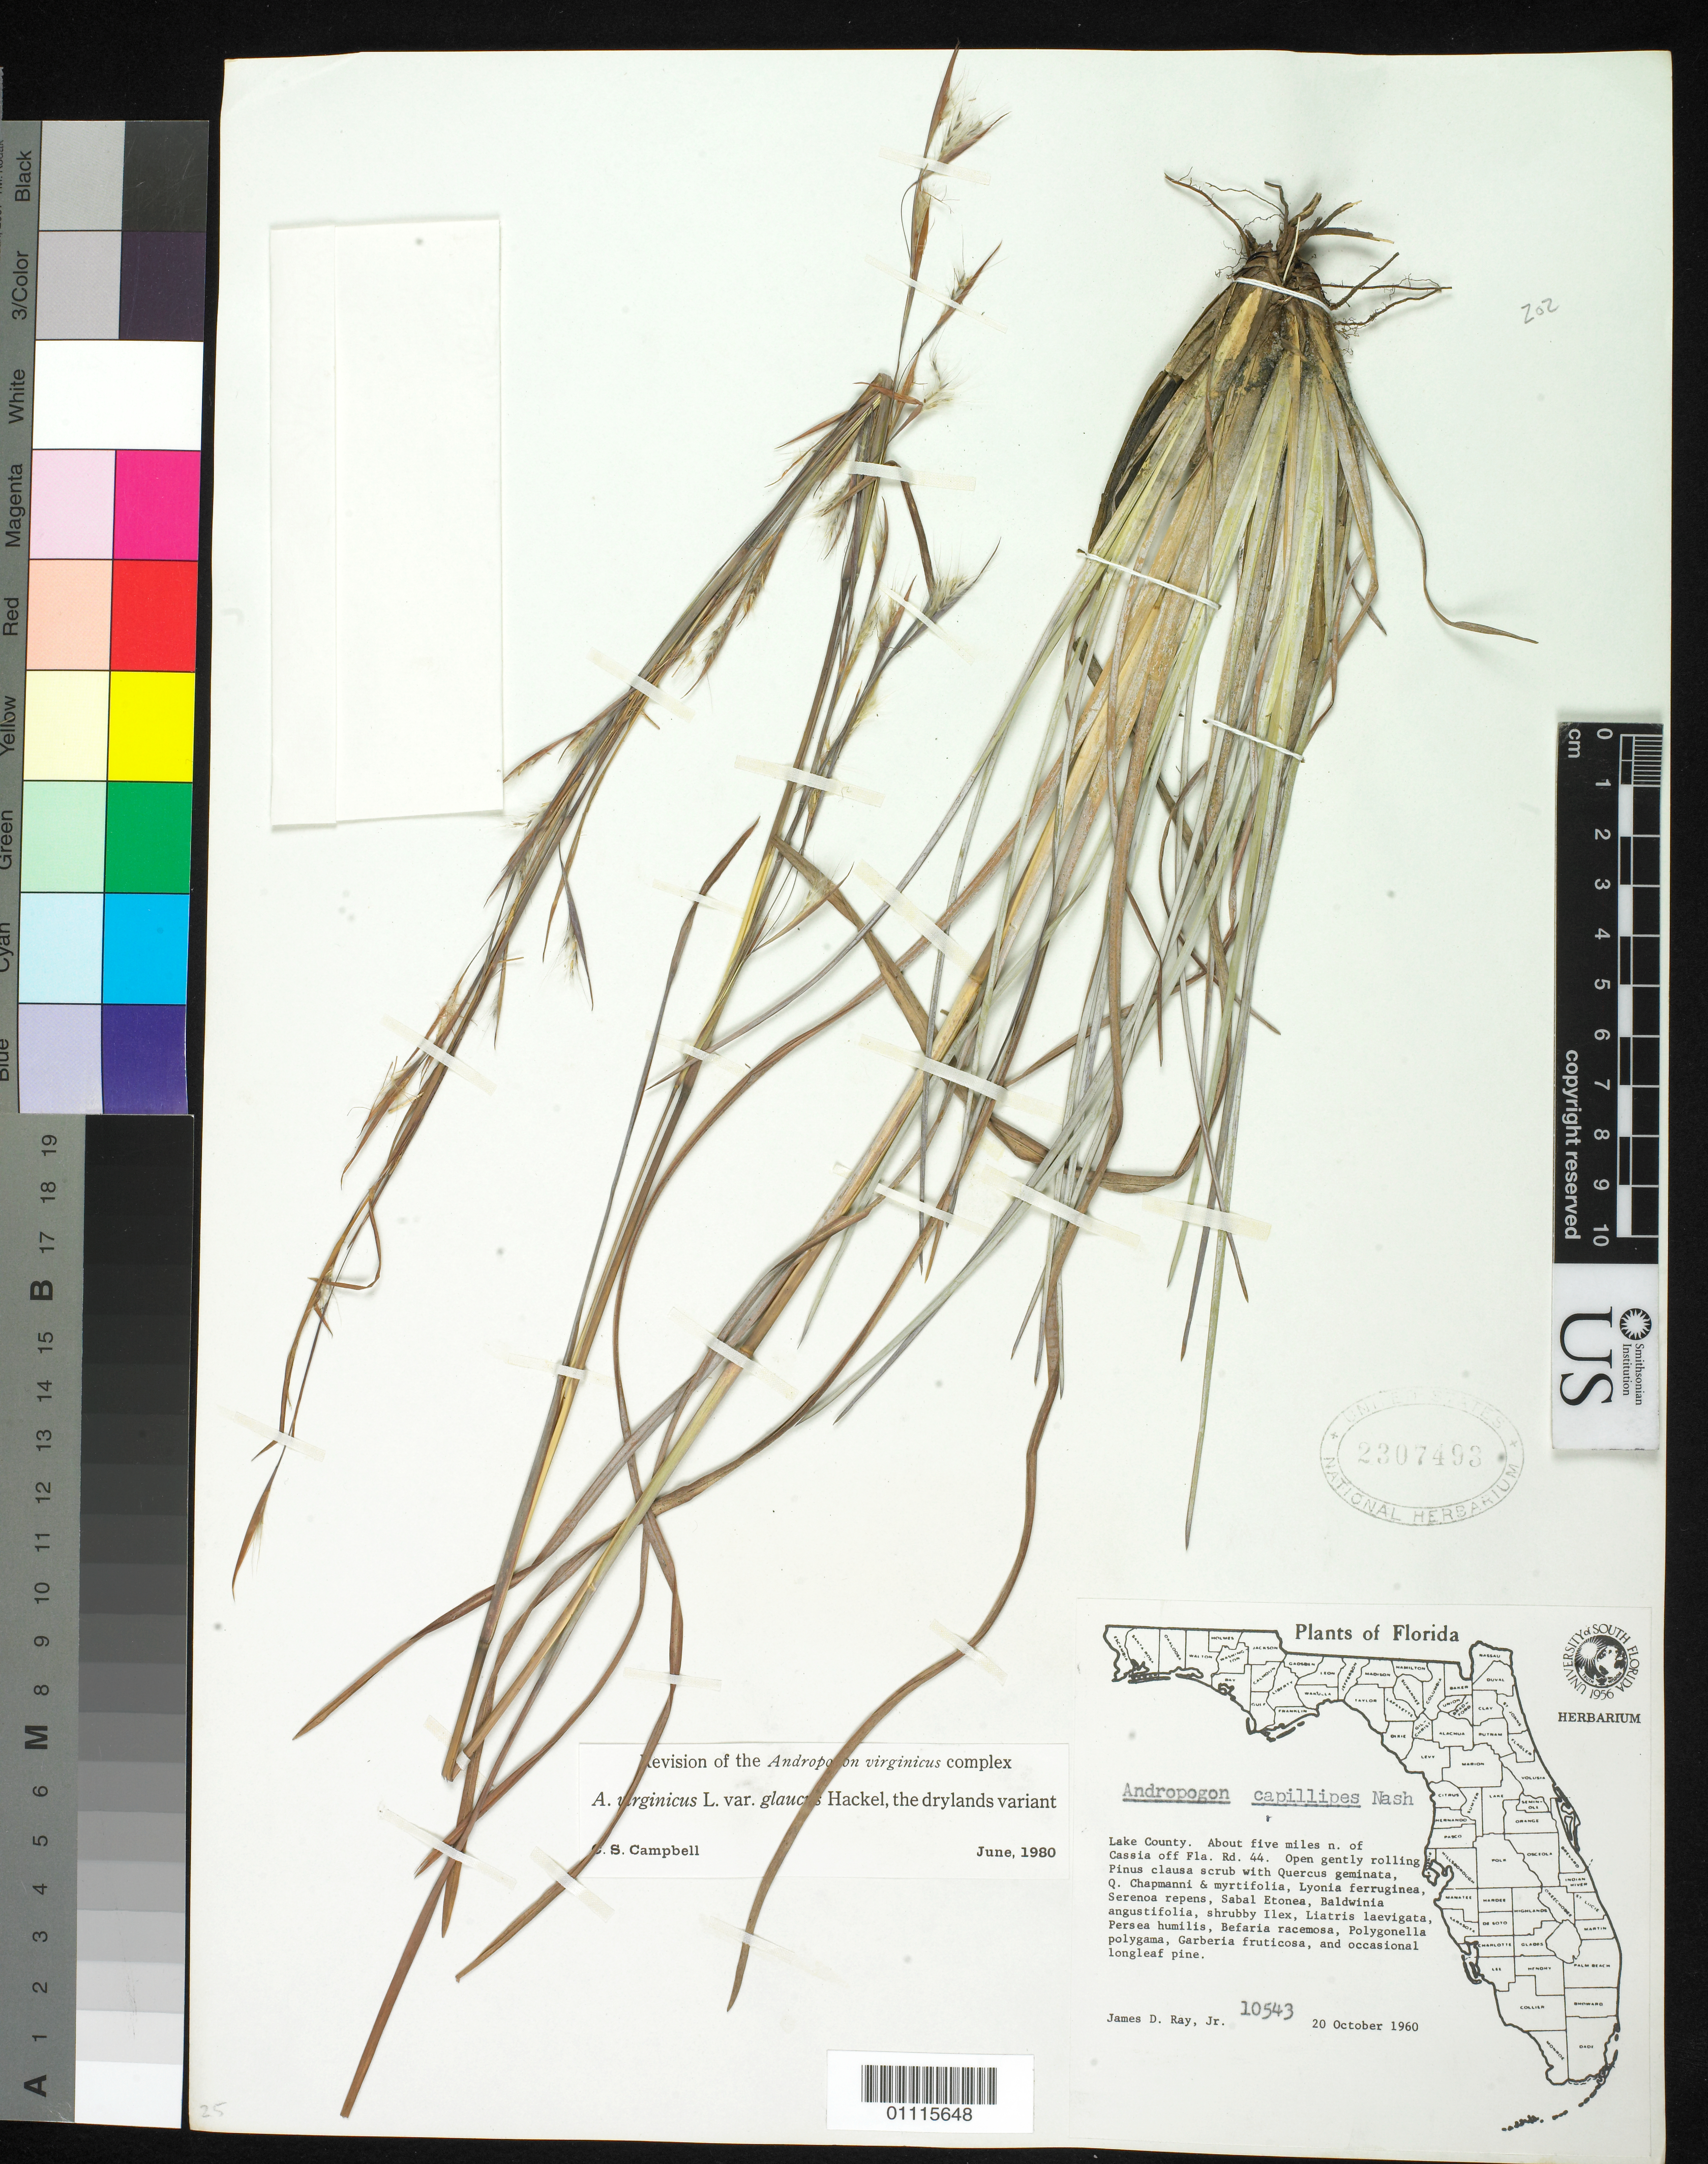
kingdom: Plantae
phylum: Tracheophyta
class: Liliopsida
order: Poales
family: Poaceae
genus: Andropogon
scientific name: Andropogon virginicus var. glaucus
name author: Hack. in A. DC.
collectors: J. D. Ray Jr.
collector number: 10543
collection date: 1960-10-20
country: United States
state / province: Florida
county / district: Lake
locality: about 5 mi. N of Cassia off Fla. Rd. 44.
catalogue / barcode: US 2307493